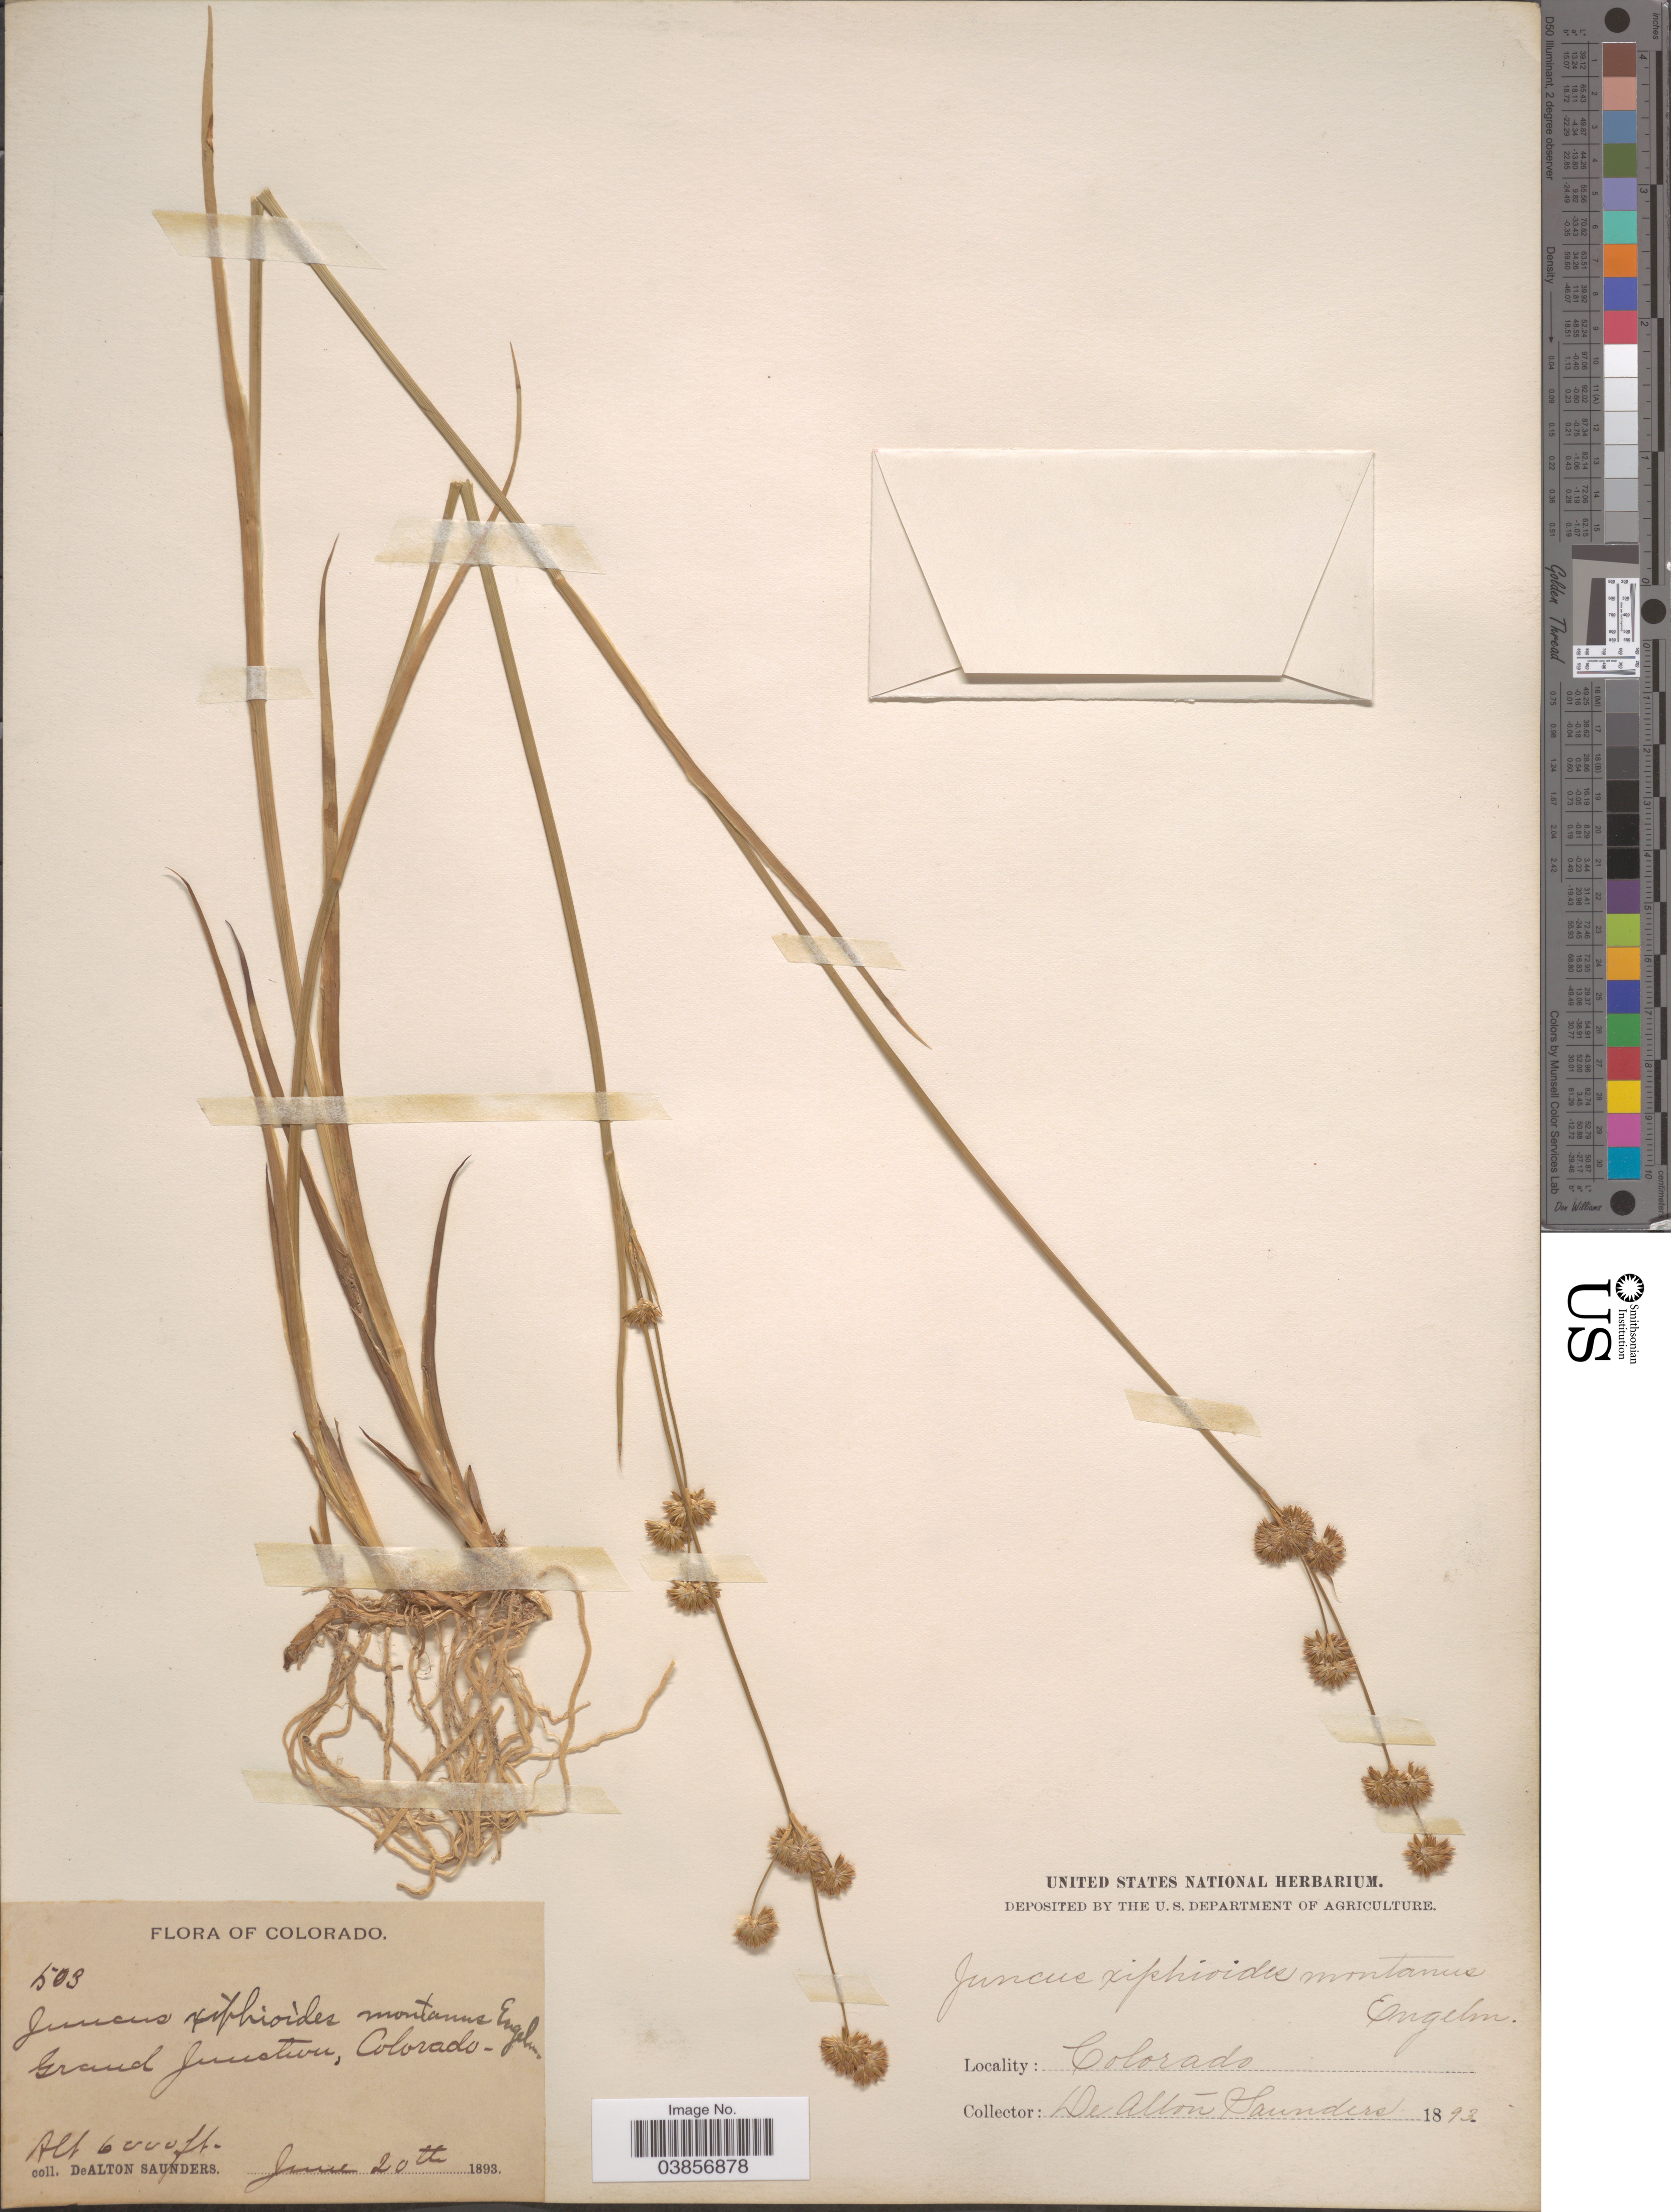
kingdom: Plantae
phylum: Tracheophyta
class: Liliopsida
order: Poales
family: Juncaceae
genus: Juncus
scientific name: Juncus saximontanus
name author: A. Nelson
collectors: D. A. Saunders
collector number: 503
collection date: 1893-06-20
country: United States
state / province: Colorado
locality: Grand Junction.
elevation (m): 1829